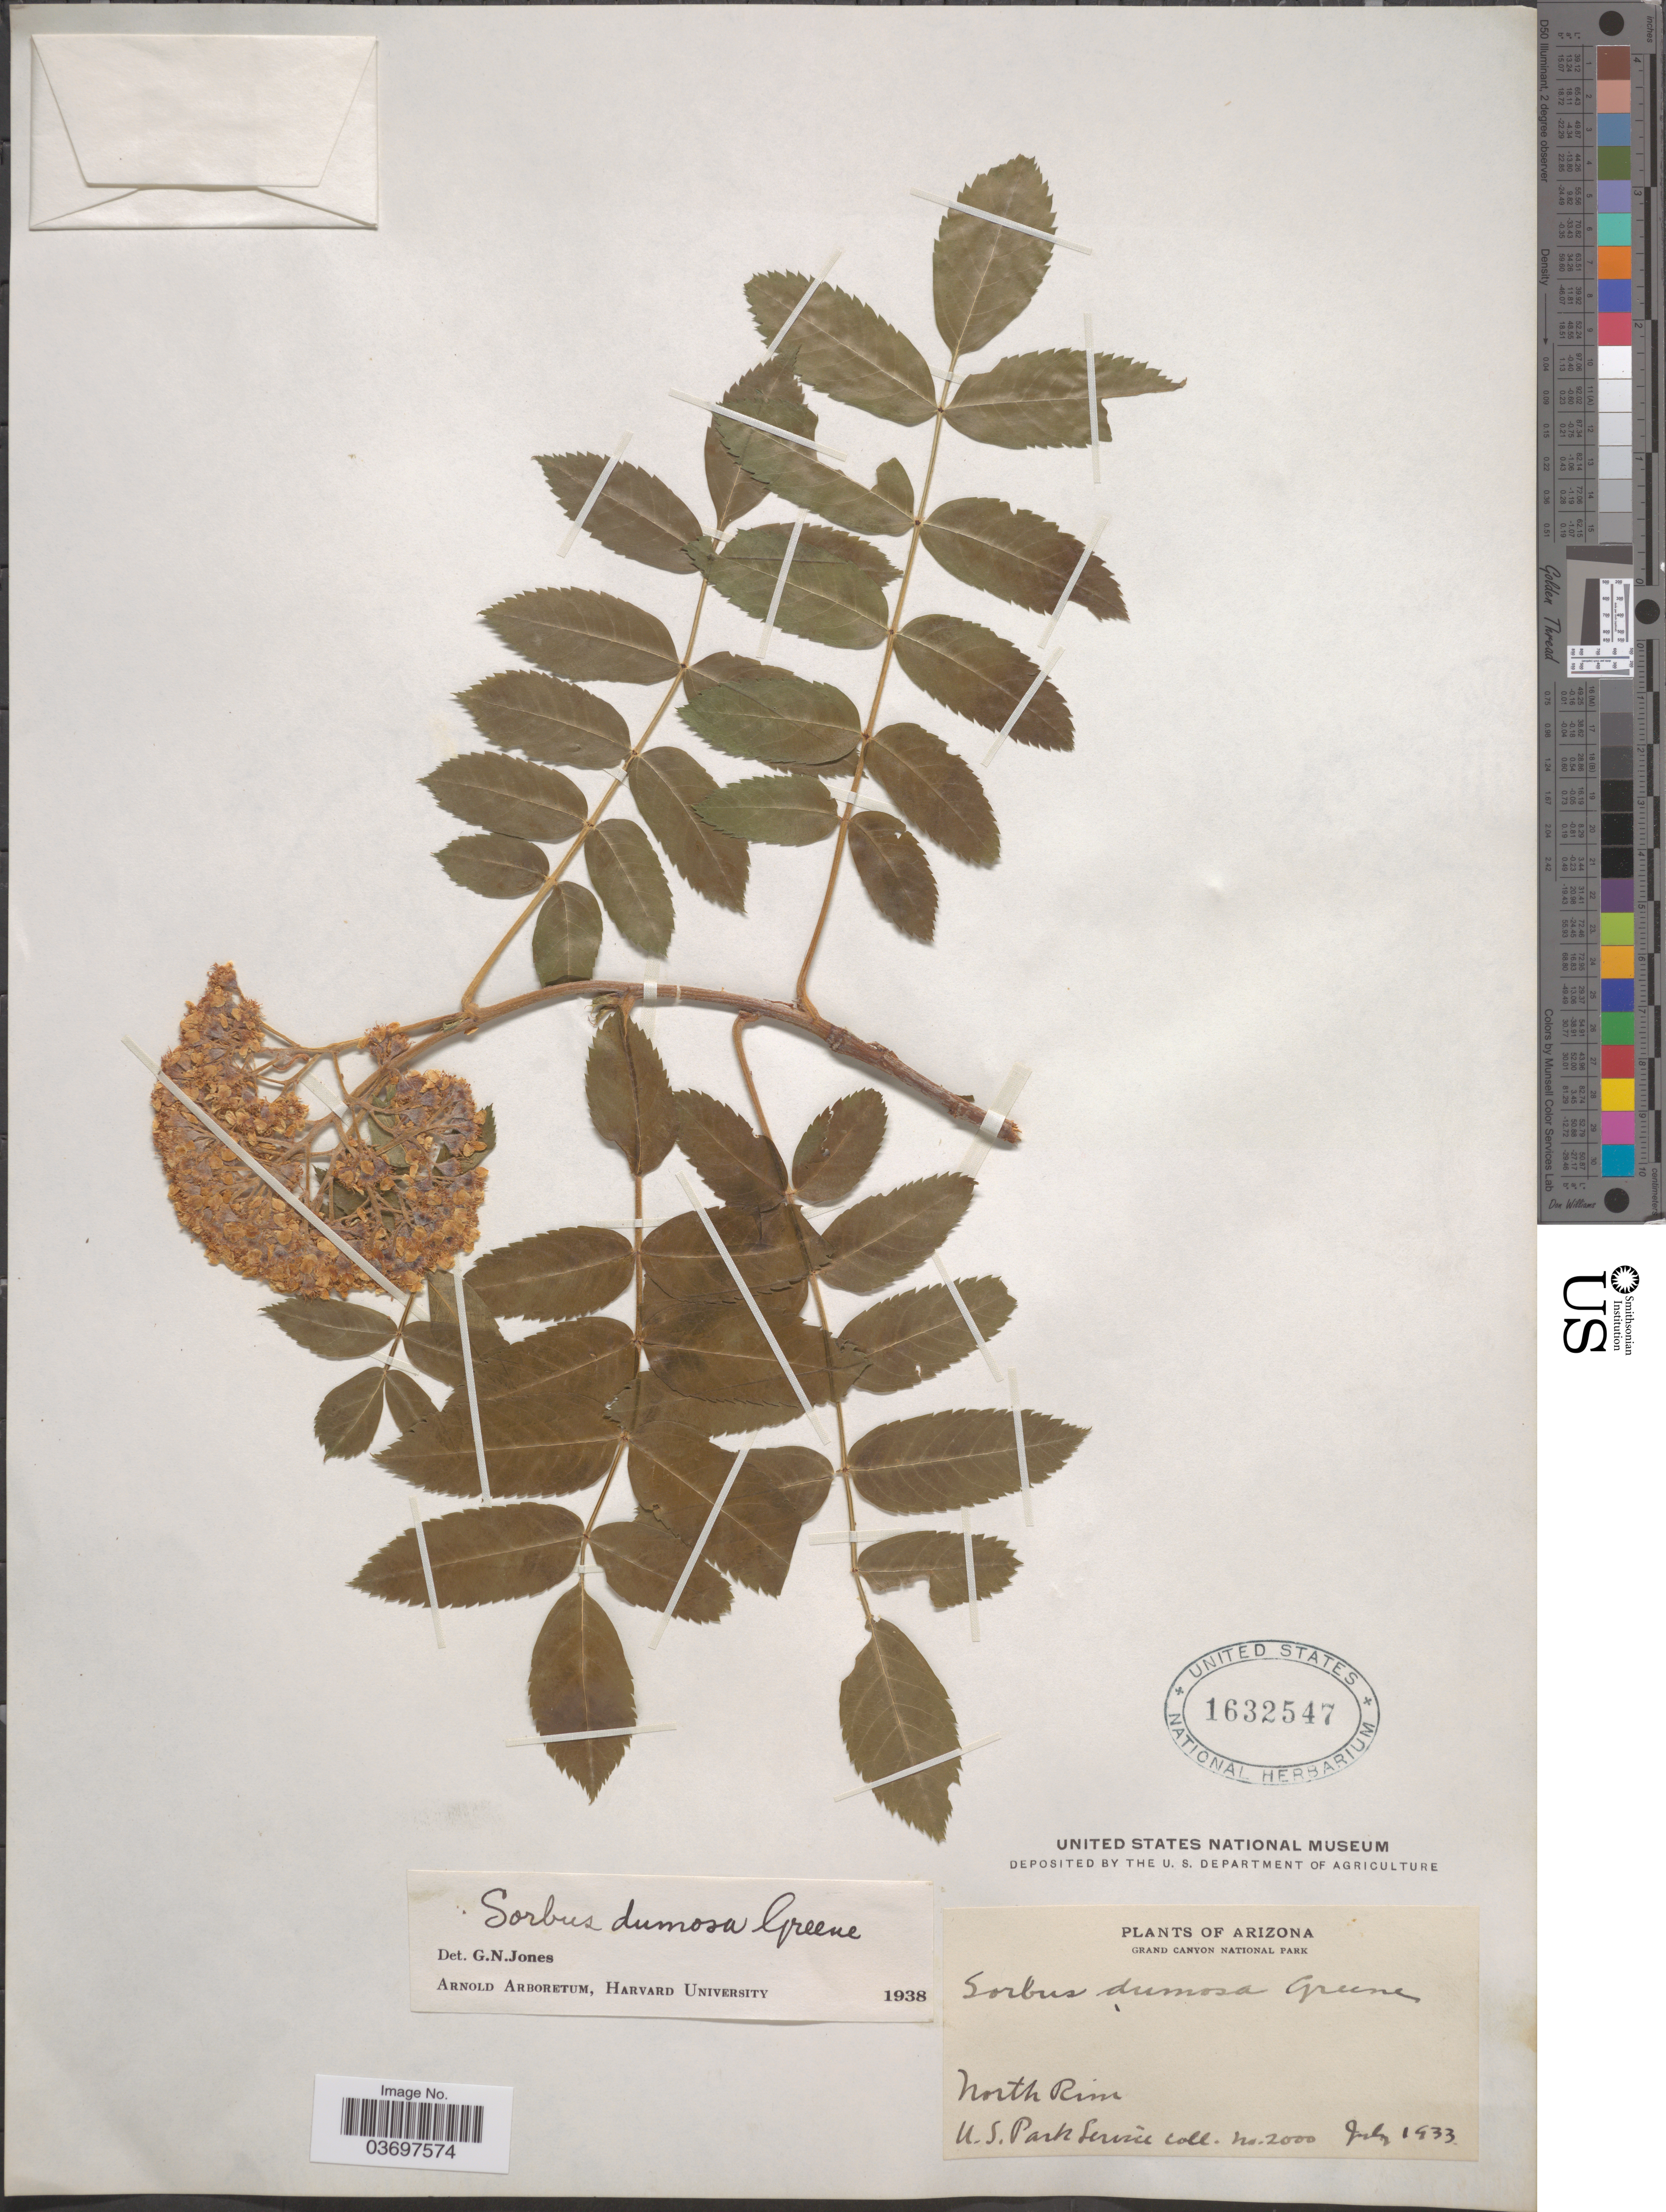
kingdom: Plantae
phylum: Tracheophyta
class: Magnoliopsida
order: Rosales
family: Rosaceae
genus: Sorbus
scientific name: Sorbus dumosa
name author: Greene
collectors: U. S. Park Service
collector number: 2000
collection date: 1933-07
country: United States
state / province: Arizona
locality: Grand Canyon National Park. North Rim.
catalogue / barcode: US 1632547